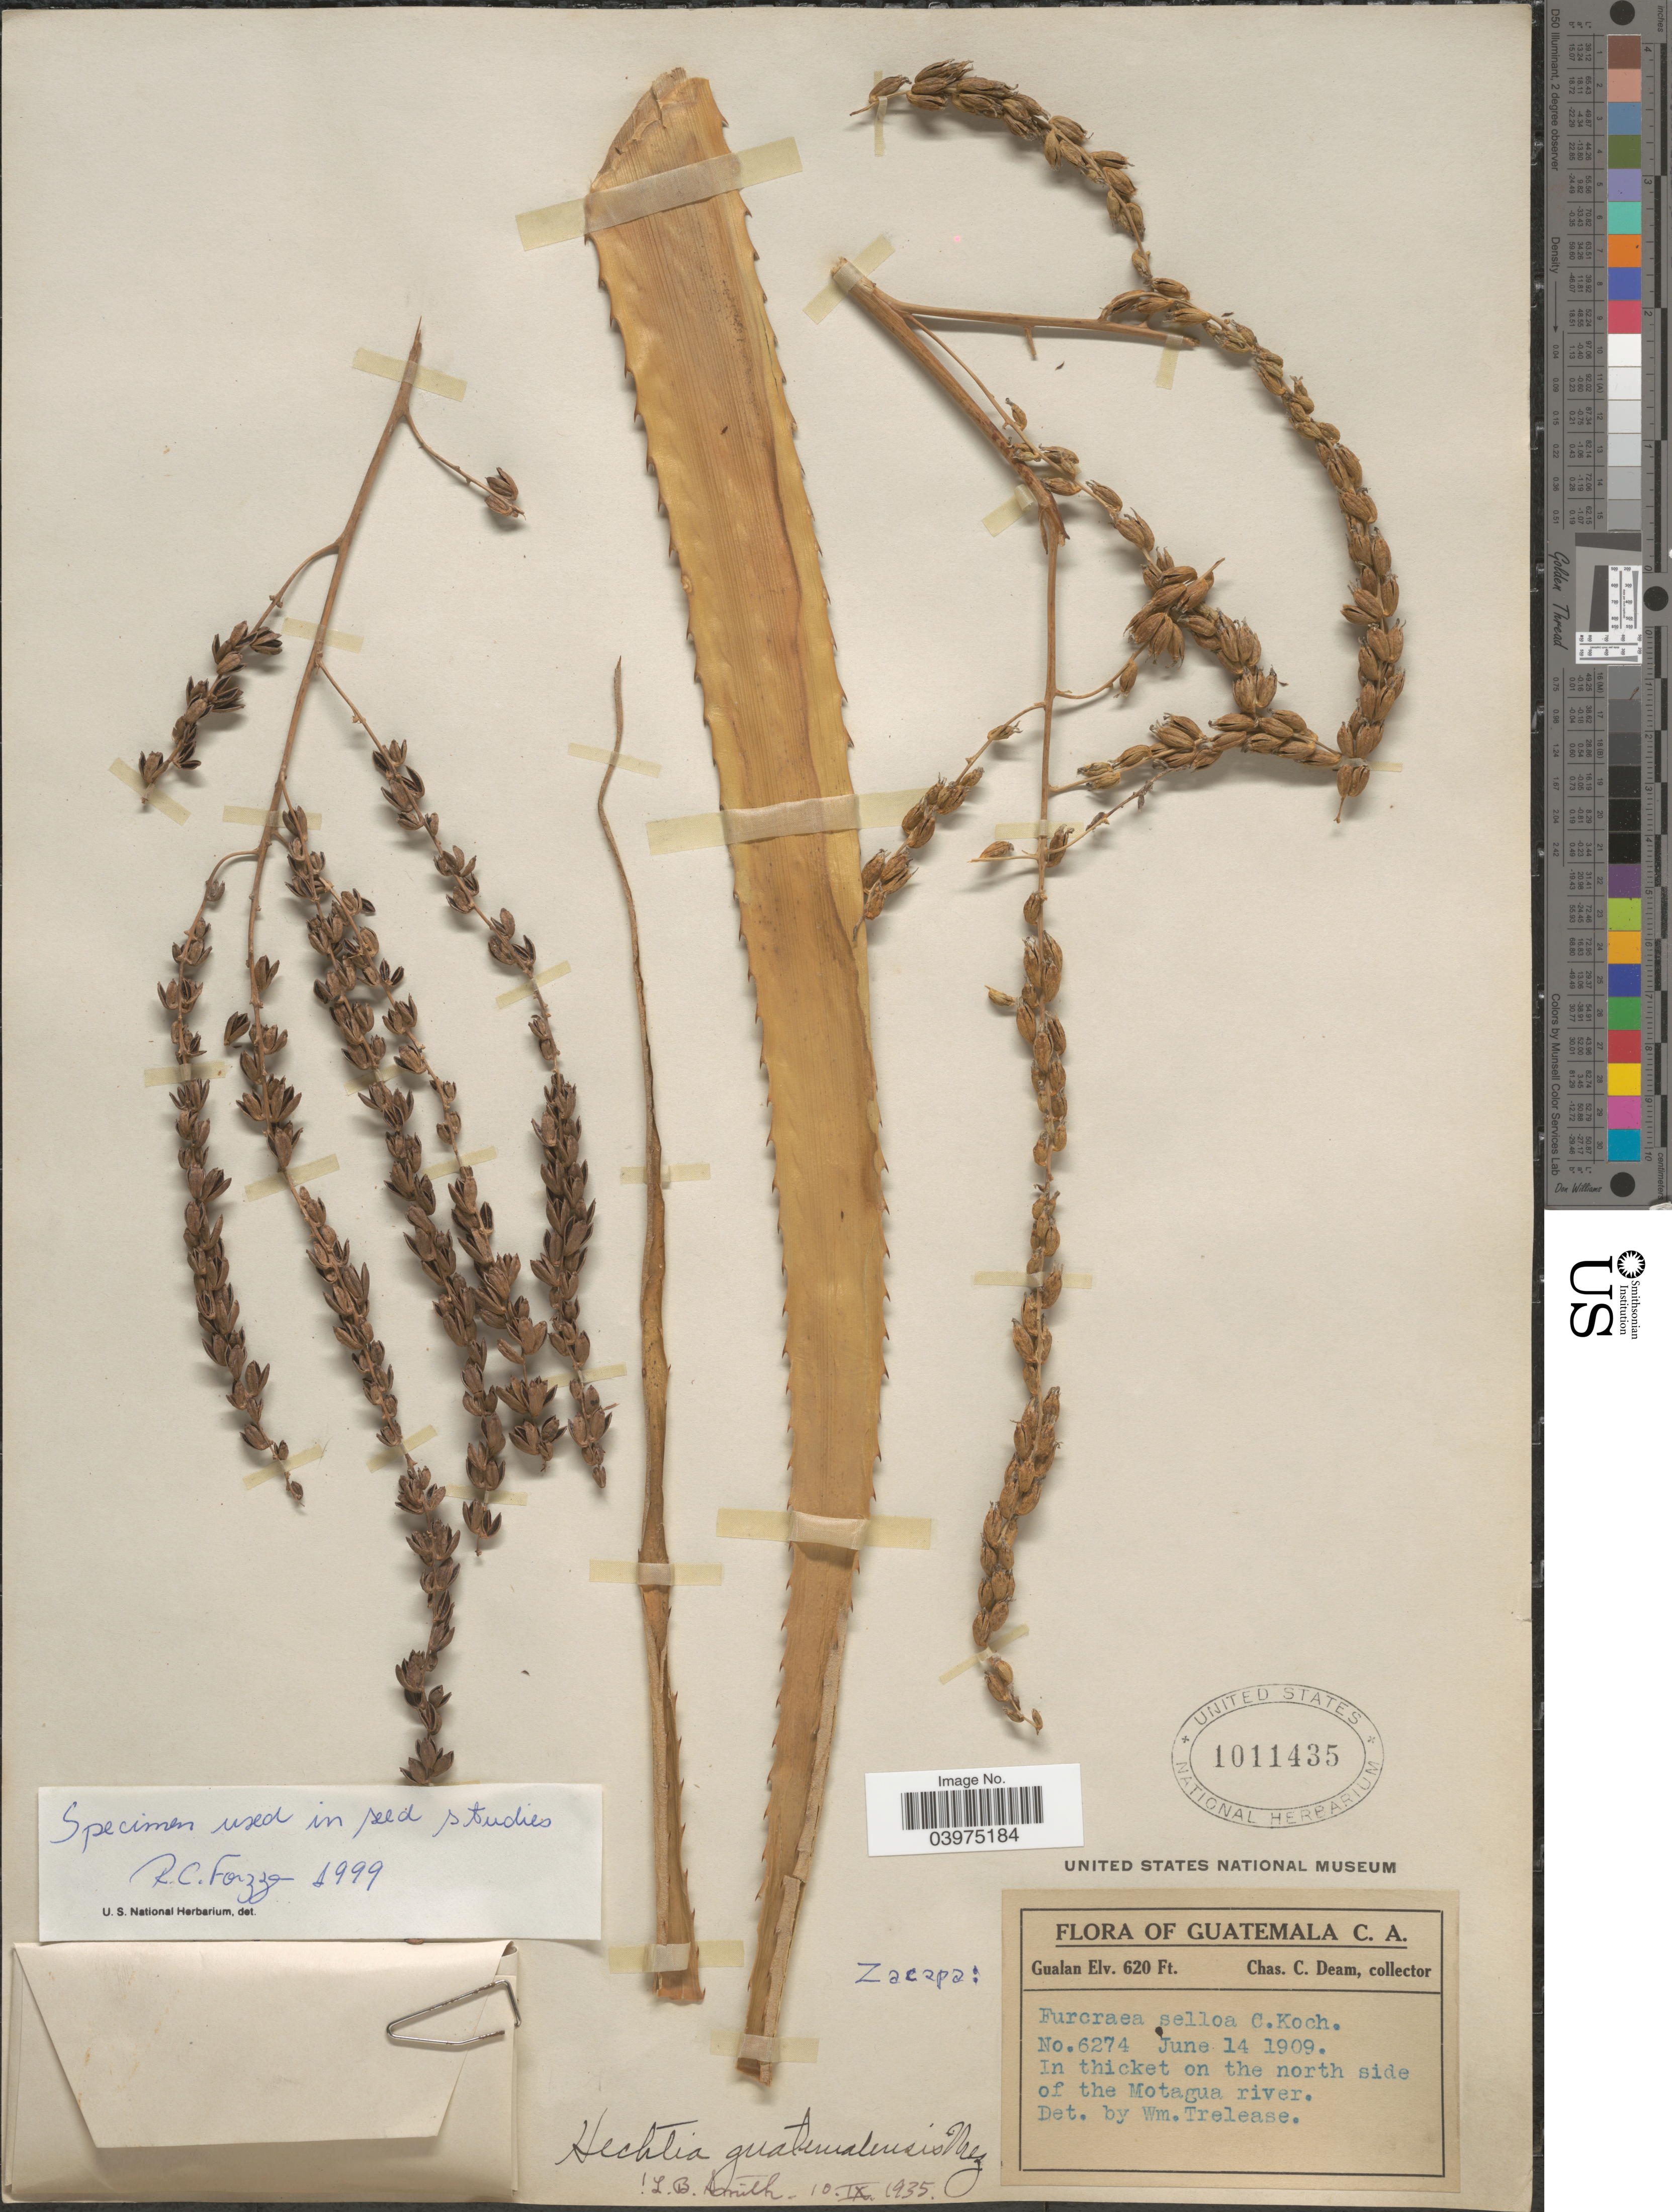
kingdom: Plantae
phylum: Tracheophyta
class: Liliopsida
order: Poales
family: Bromeliaceae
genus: Hechtia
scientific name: Hechtia guatemalensis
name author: Mez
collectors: C. C. Deam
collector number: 6274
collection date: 1909-06-14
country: Guatemala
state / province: Zacapa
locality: Gualan. On the north side of the Motagua river.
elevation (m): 189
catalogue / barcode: US 1011435